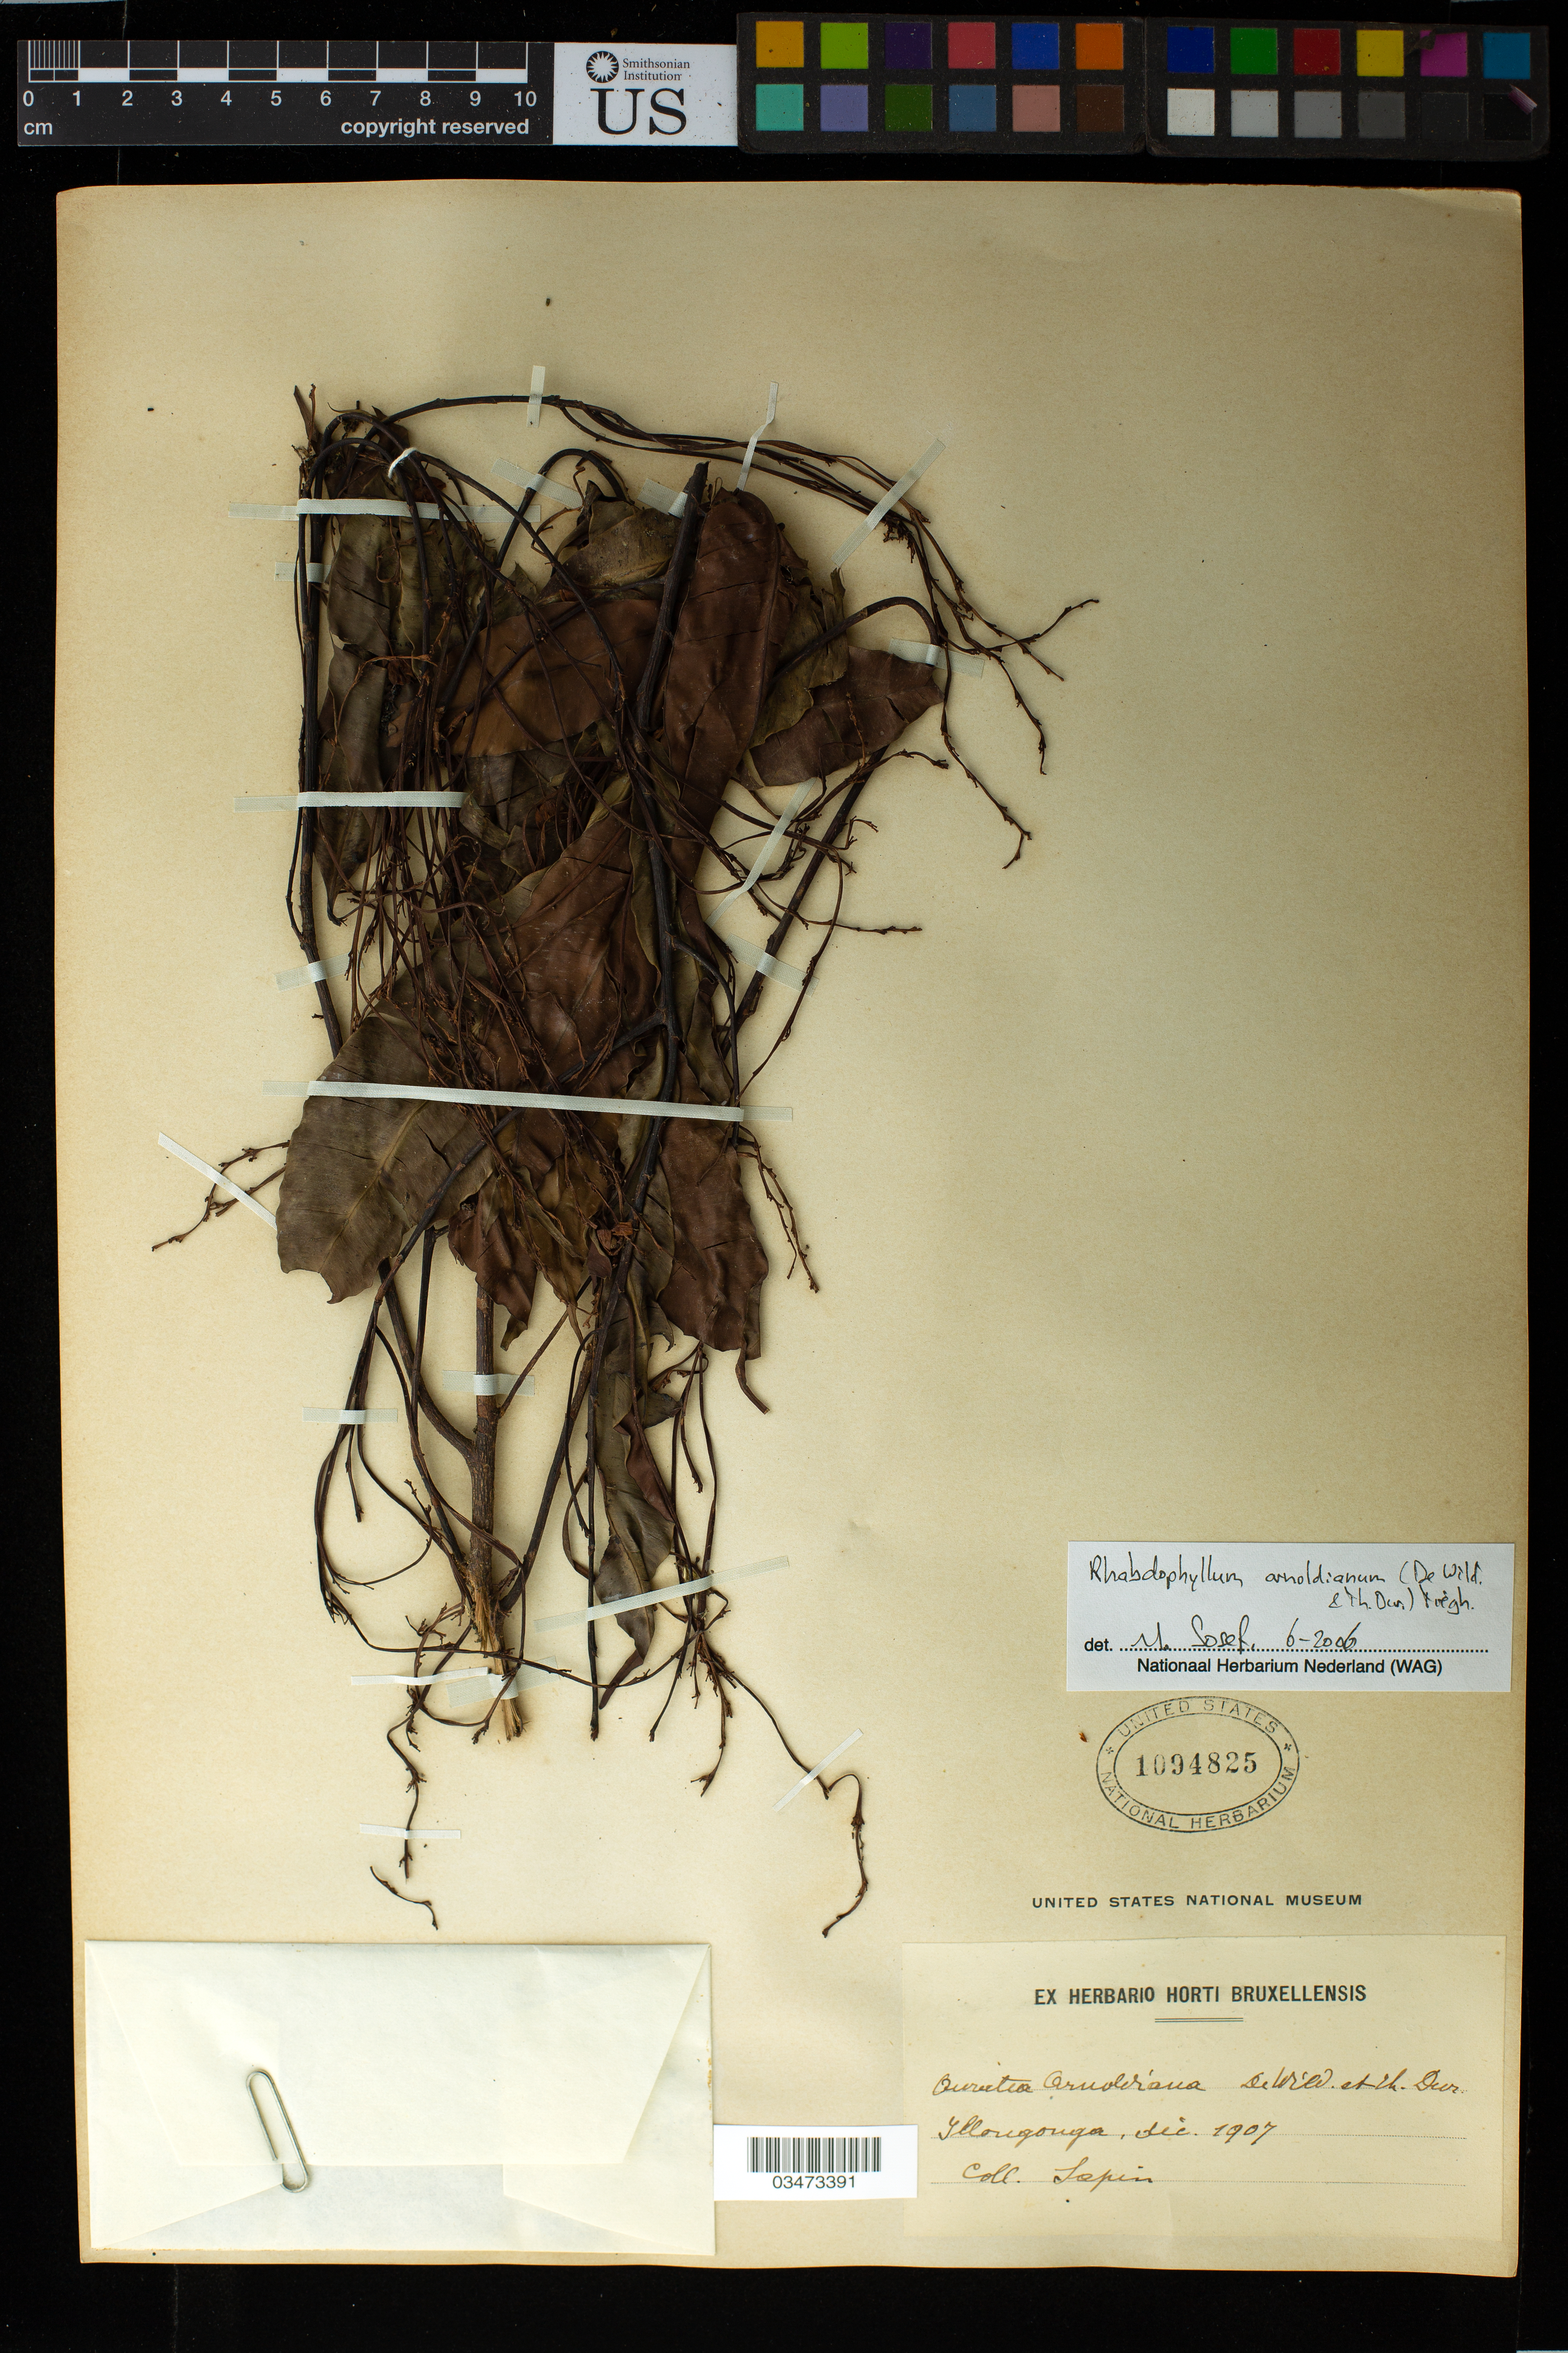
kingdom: Plantae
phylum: Tracheophyta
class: Magnoliopsida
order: Malpighiales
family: Ochnaceae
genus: Rhabdophyllum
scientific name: Rhabdophyllum arnoldianum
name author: (De Wild. & T. Durand) Tiegh.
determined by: Sosef, M. S. M.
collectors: A. Sapin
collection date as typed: Dec 1907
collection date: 1907-12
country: Congo, Democratic Republic of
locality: Gllorugoruga [illegible text]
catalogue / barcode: US 1094825